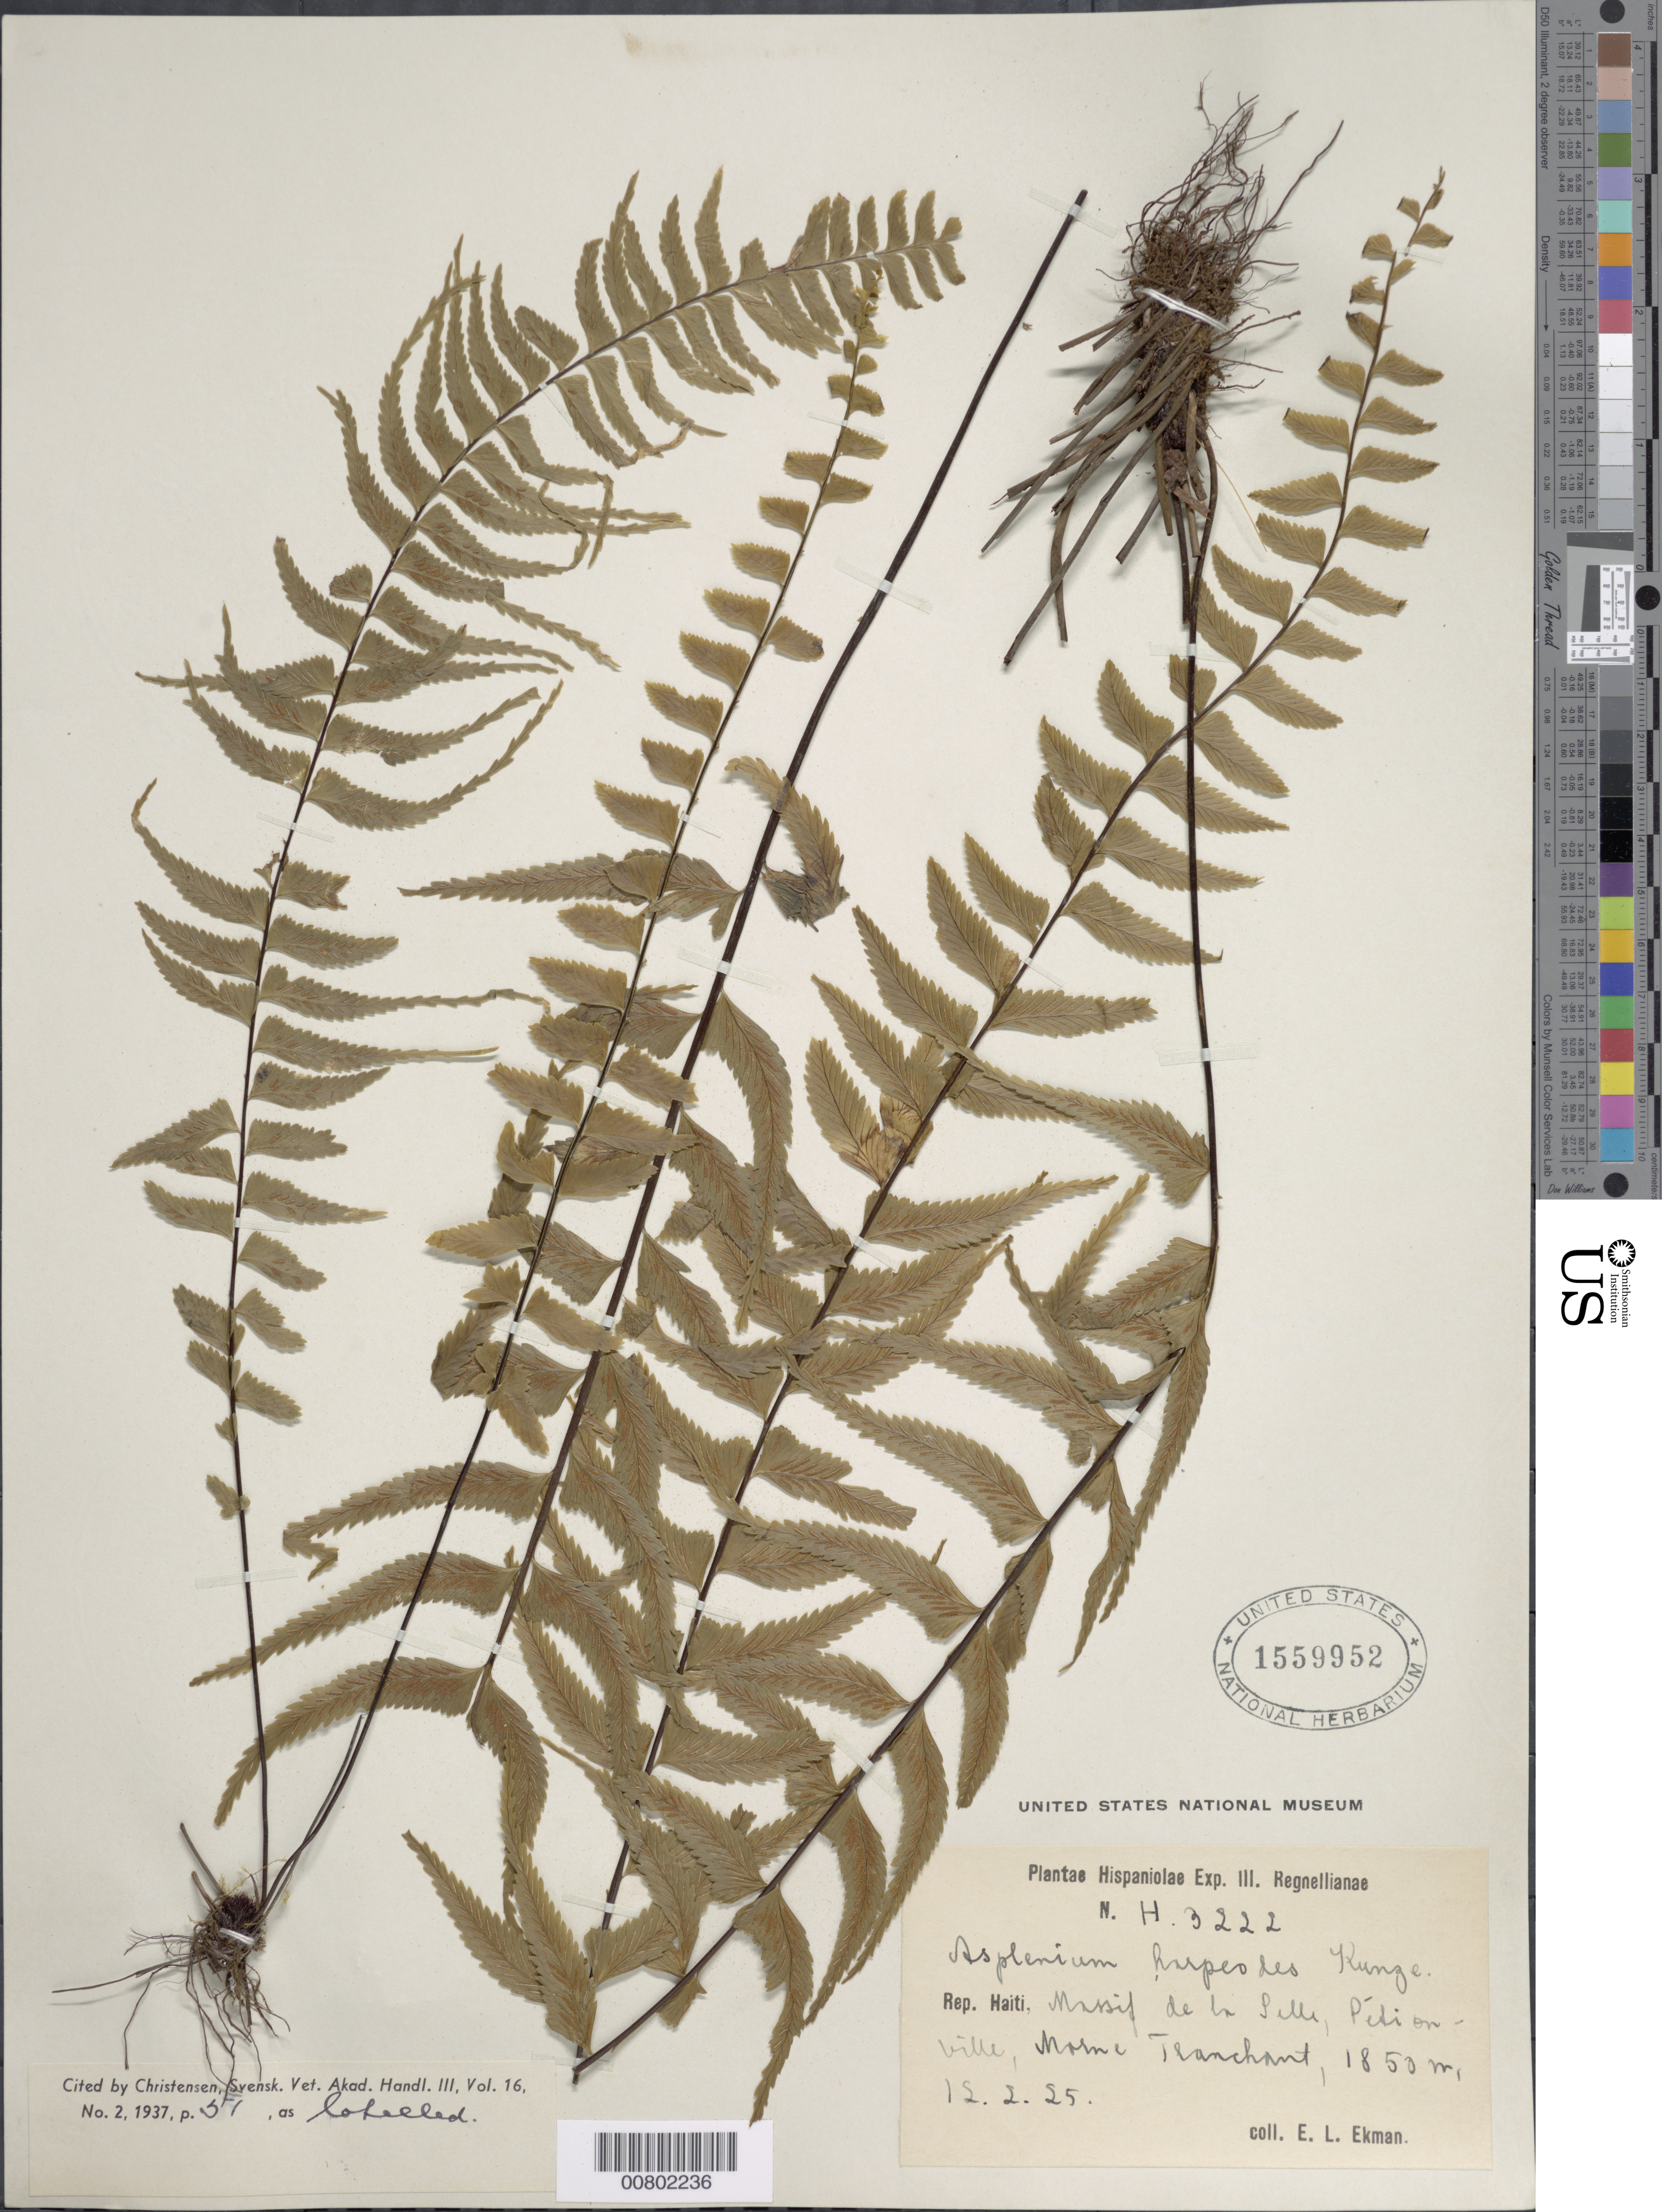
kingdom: Plantae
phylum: Tracheophyta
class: Polypodiopsida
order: Polypodiales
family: Aspleniaceae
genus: Asplenium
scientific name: Asplenium harpeodes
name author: Kunze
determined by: Christensen, C. F. A.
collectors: E. L. Ekman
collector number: H 3222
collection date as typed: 12 Feb 1925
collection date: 1925-02-12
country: Haiti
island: Hispaniola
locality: Massif de la Selle, Pétionville, Morne Tranchant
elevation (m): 1850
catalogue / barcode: US 1559952